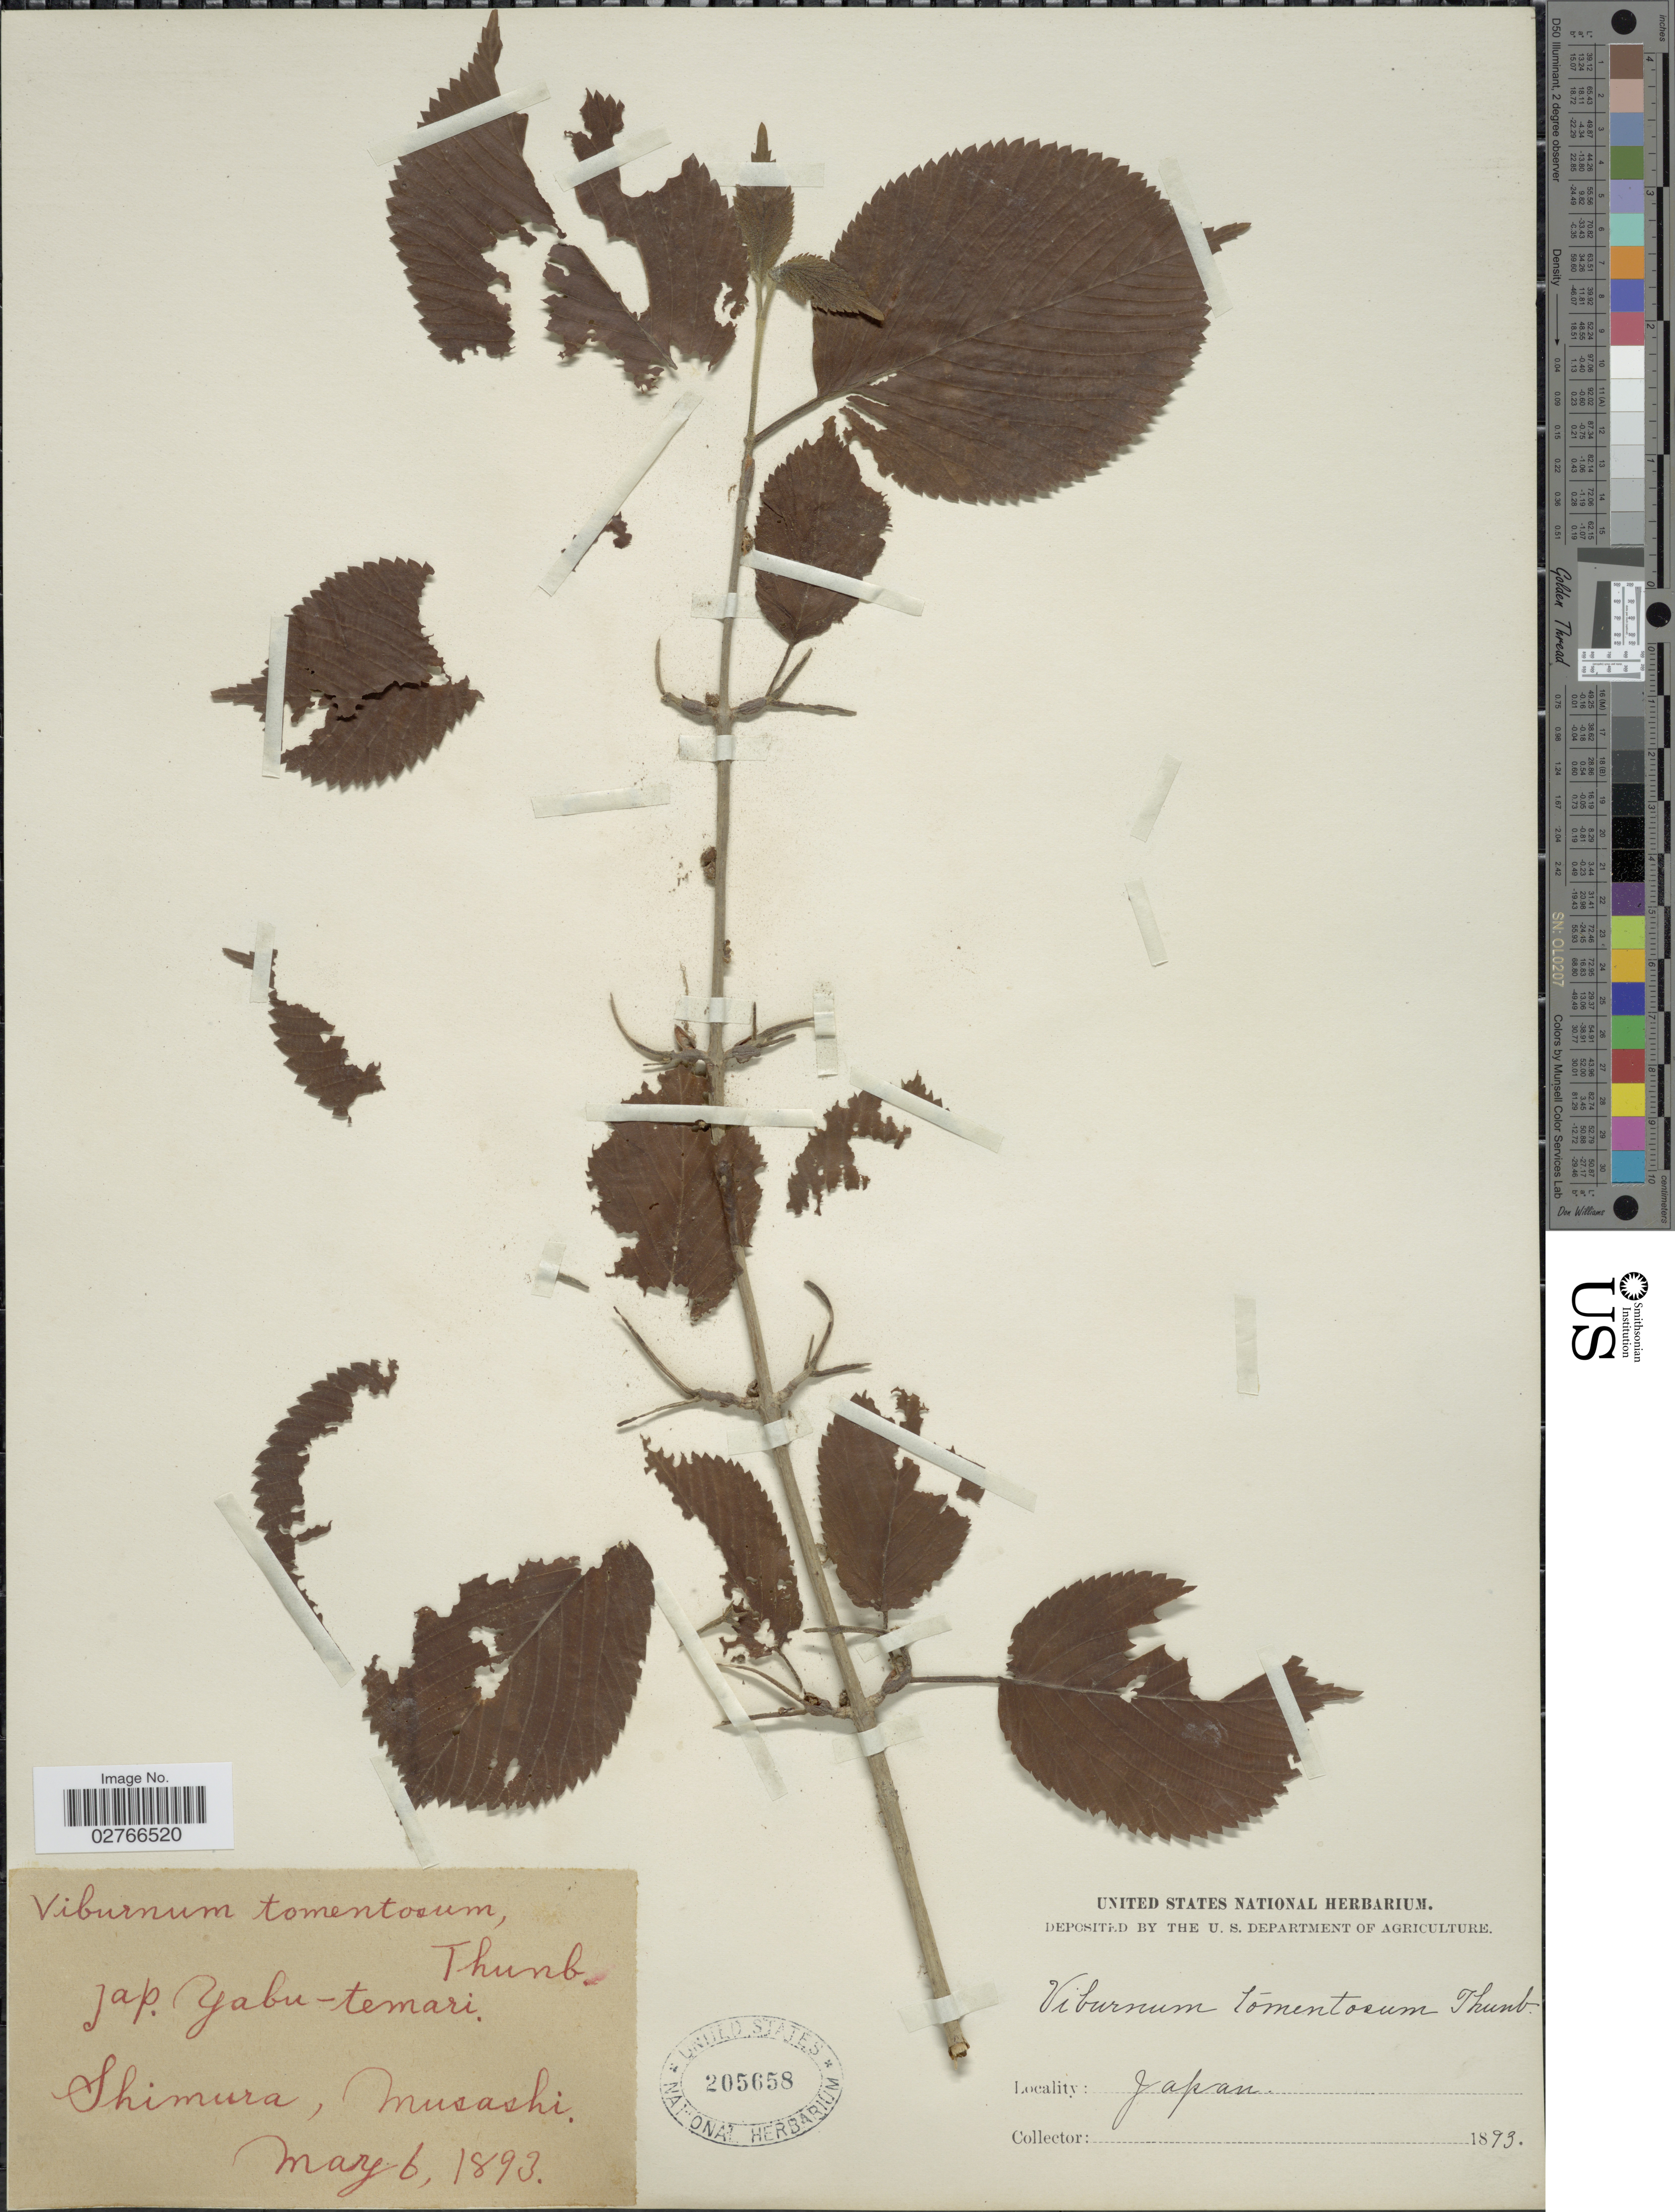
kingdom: Plantae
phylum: Tracheophyta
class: Magnoliopsida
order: Dipsacales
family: Viburnaceae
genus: Viburnum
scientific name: Viburnum tomentosum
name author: Thunb.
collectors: ex herb. United States National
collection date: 1893-05-06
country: Japan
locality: Shimura, Mushashi.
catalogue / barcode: US 205658